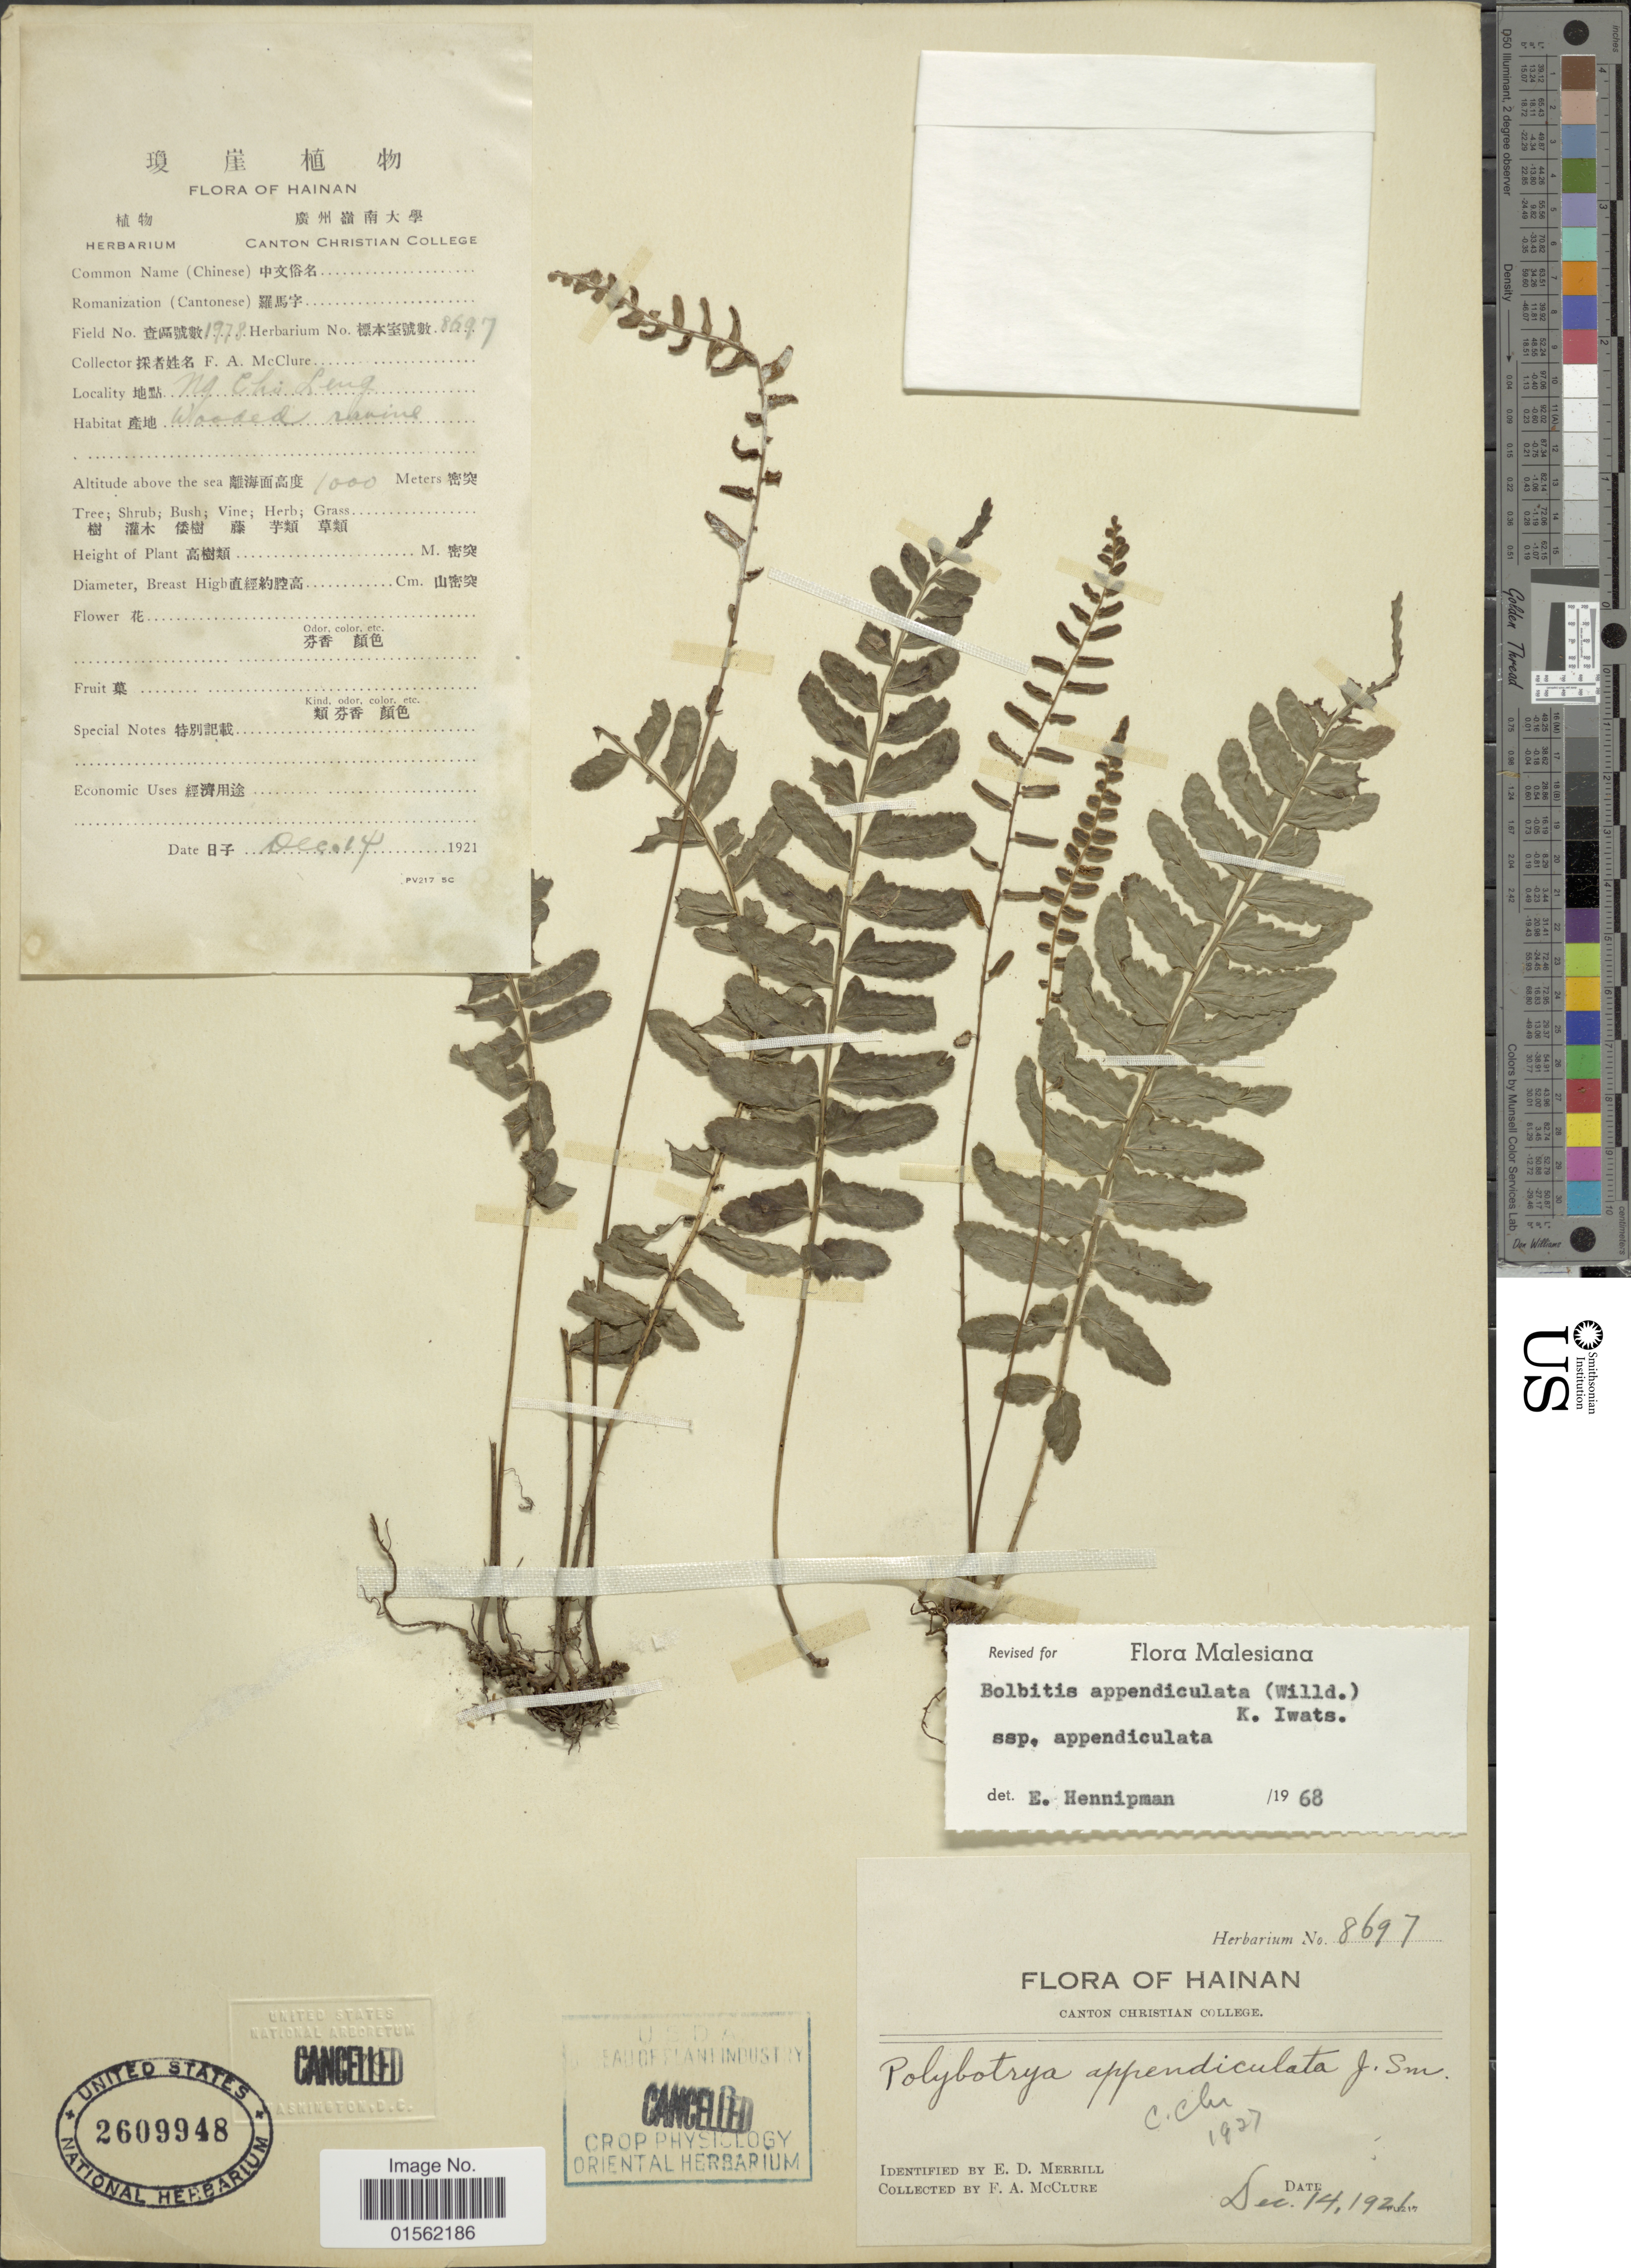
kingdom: Plantae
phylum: Tracheophyta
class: Polypodiopsida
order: Polypodiales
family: Dryopteridaceae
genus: Bolbitis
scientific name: Bolbitis appendiculata var. appendiculata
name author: (Willd.) K. Iwats.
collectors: F. A. McClure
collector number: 8697/1978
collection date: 1921-12-14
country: China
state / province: Hainan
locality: Ng Chi Leng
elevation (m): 1000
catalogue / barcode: US 2609948